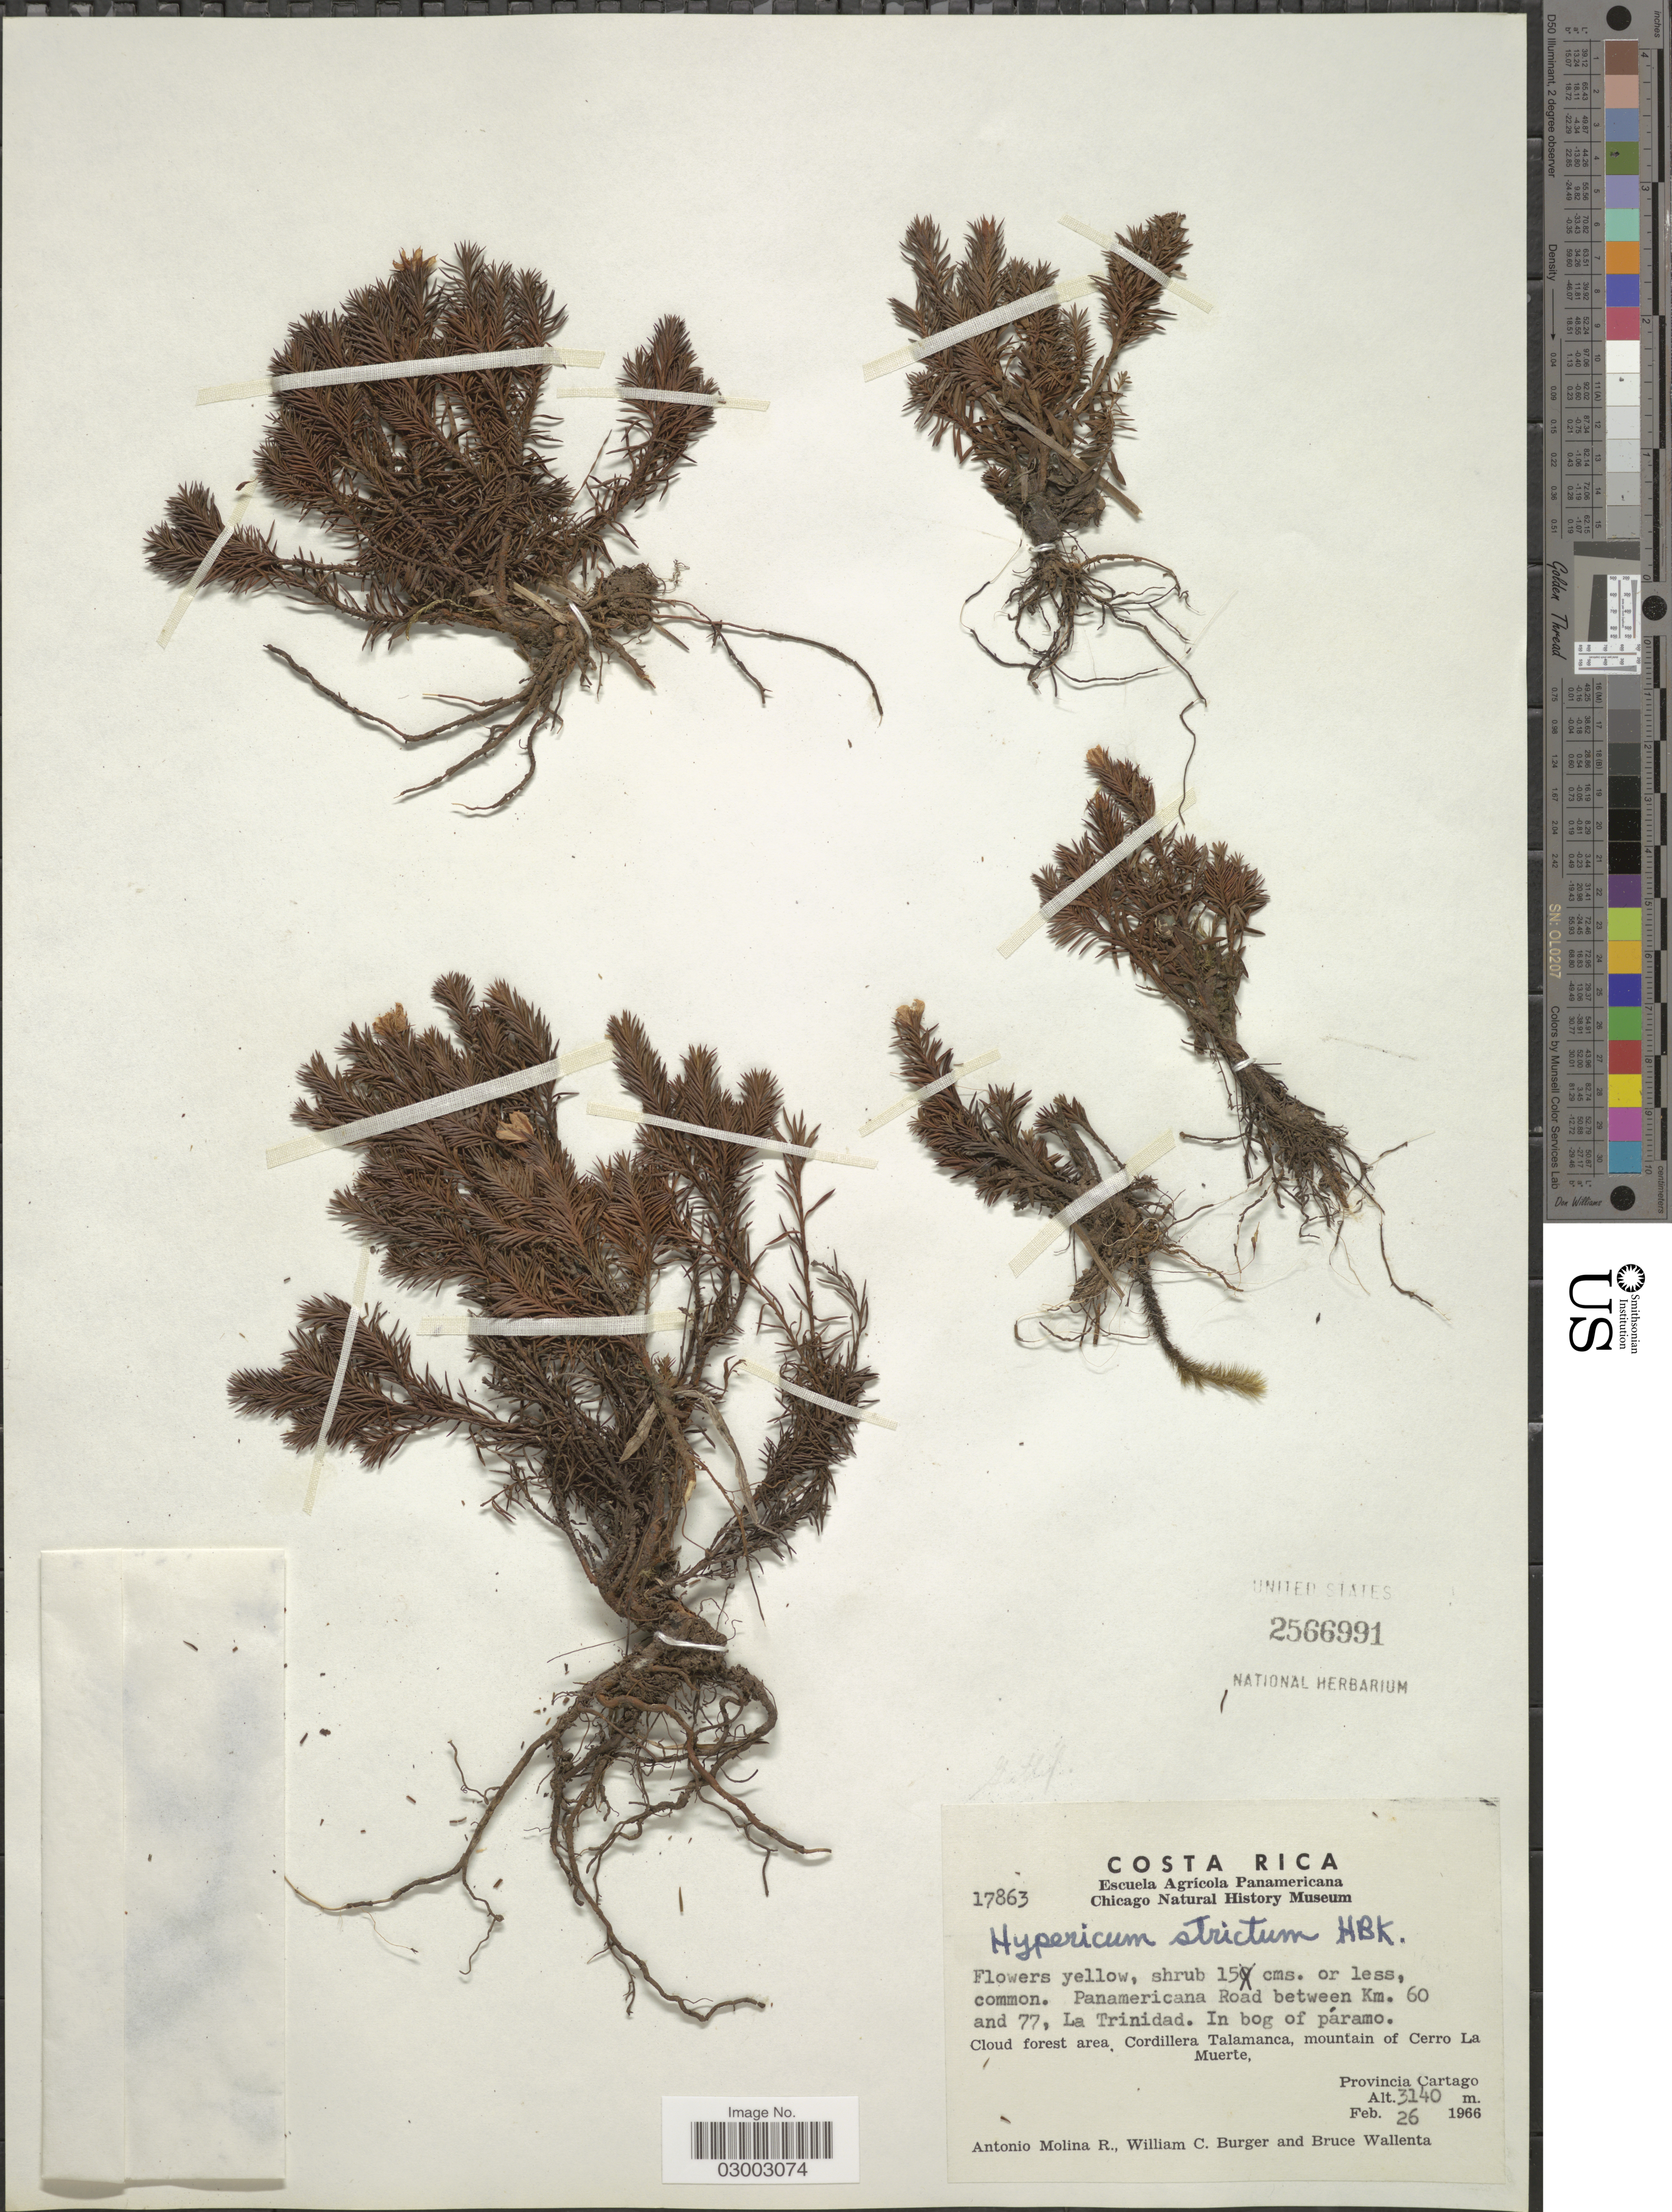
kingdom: Plantae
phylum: Tracheophyta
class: Magnoliopsida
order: Malpighiales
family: Hypericaceae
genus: Hypericum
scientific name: Hypericum strictum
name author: Kunth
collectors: A. Molina R., W. Burger & B. Wallenta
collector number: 17863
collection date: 1966-02-26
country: Costa Rica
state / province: Cartago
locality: Panamericana Road between Km. 60 and 77, La Trinidad, Cloud forest area, Cordillera Talamanca, mountain of Cerro La Muerte.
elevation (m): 3140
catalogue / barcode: US 2566991